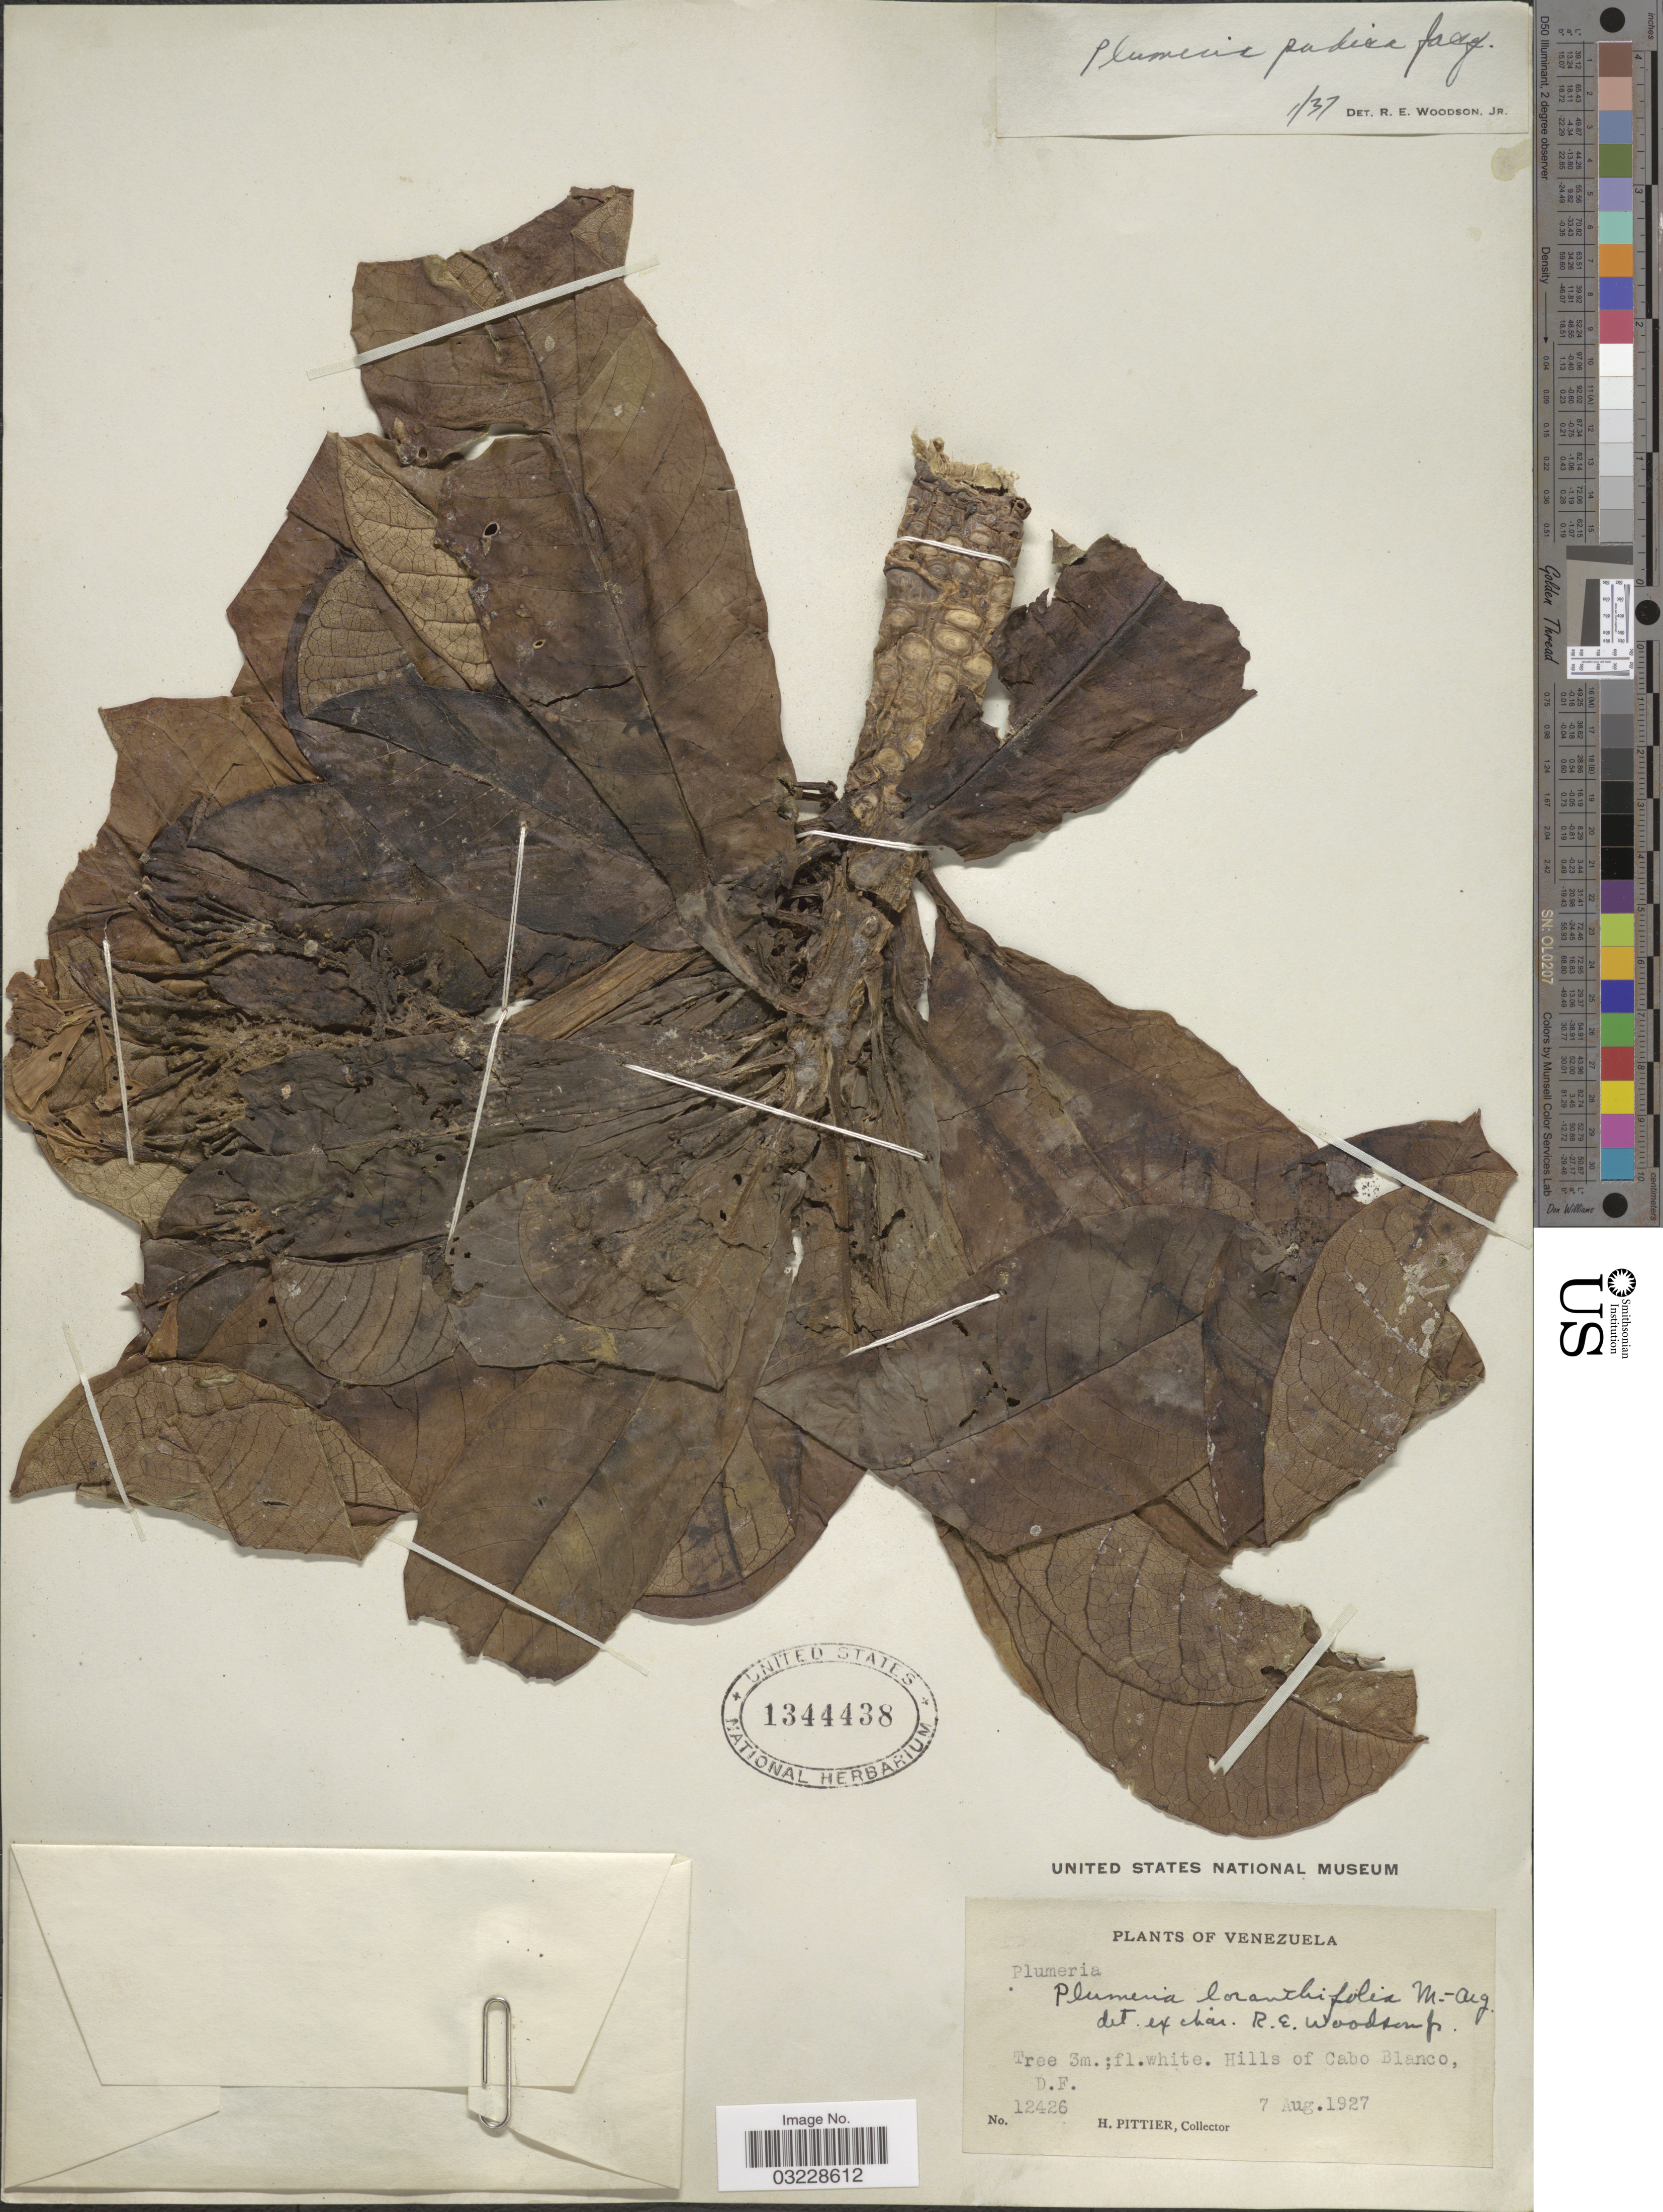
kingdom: Plantae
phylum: Tracheophyta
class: Magnoliopsida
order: Gentianales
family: Apocynaceae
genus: Plumeria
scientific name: Plumeria pudica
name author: Jacq.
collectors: H. F. Pittier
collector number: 12426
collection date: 1927-08-07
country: Venezuela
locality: Hills of Cabo Blanco, D.F.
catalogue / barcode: US 1344438